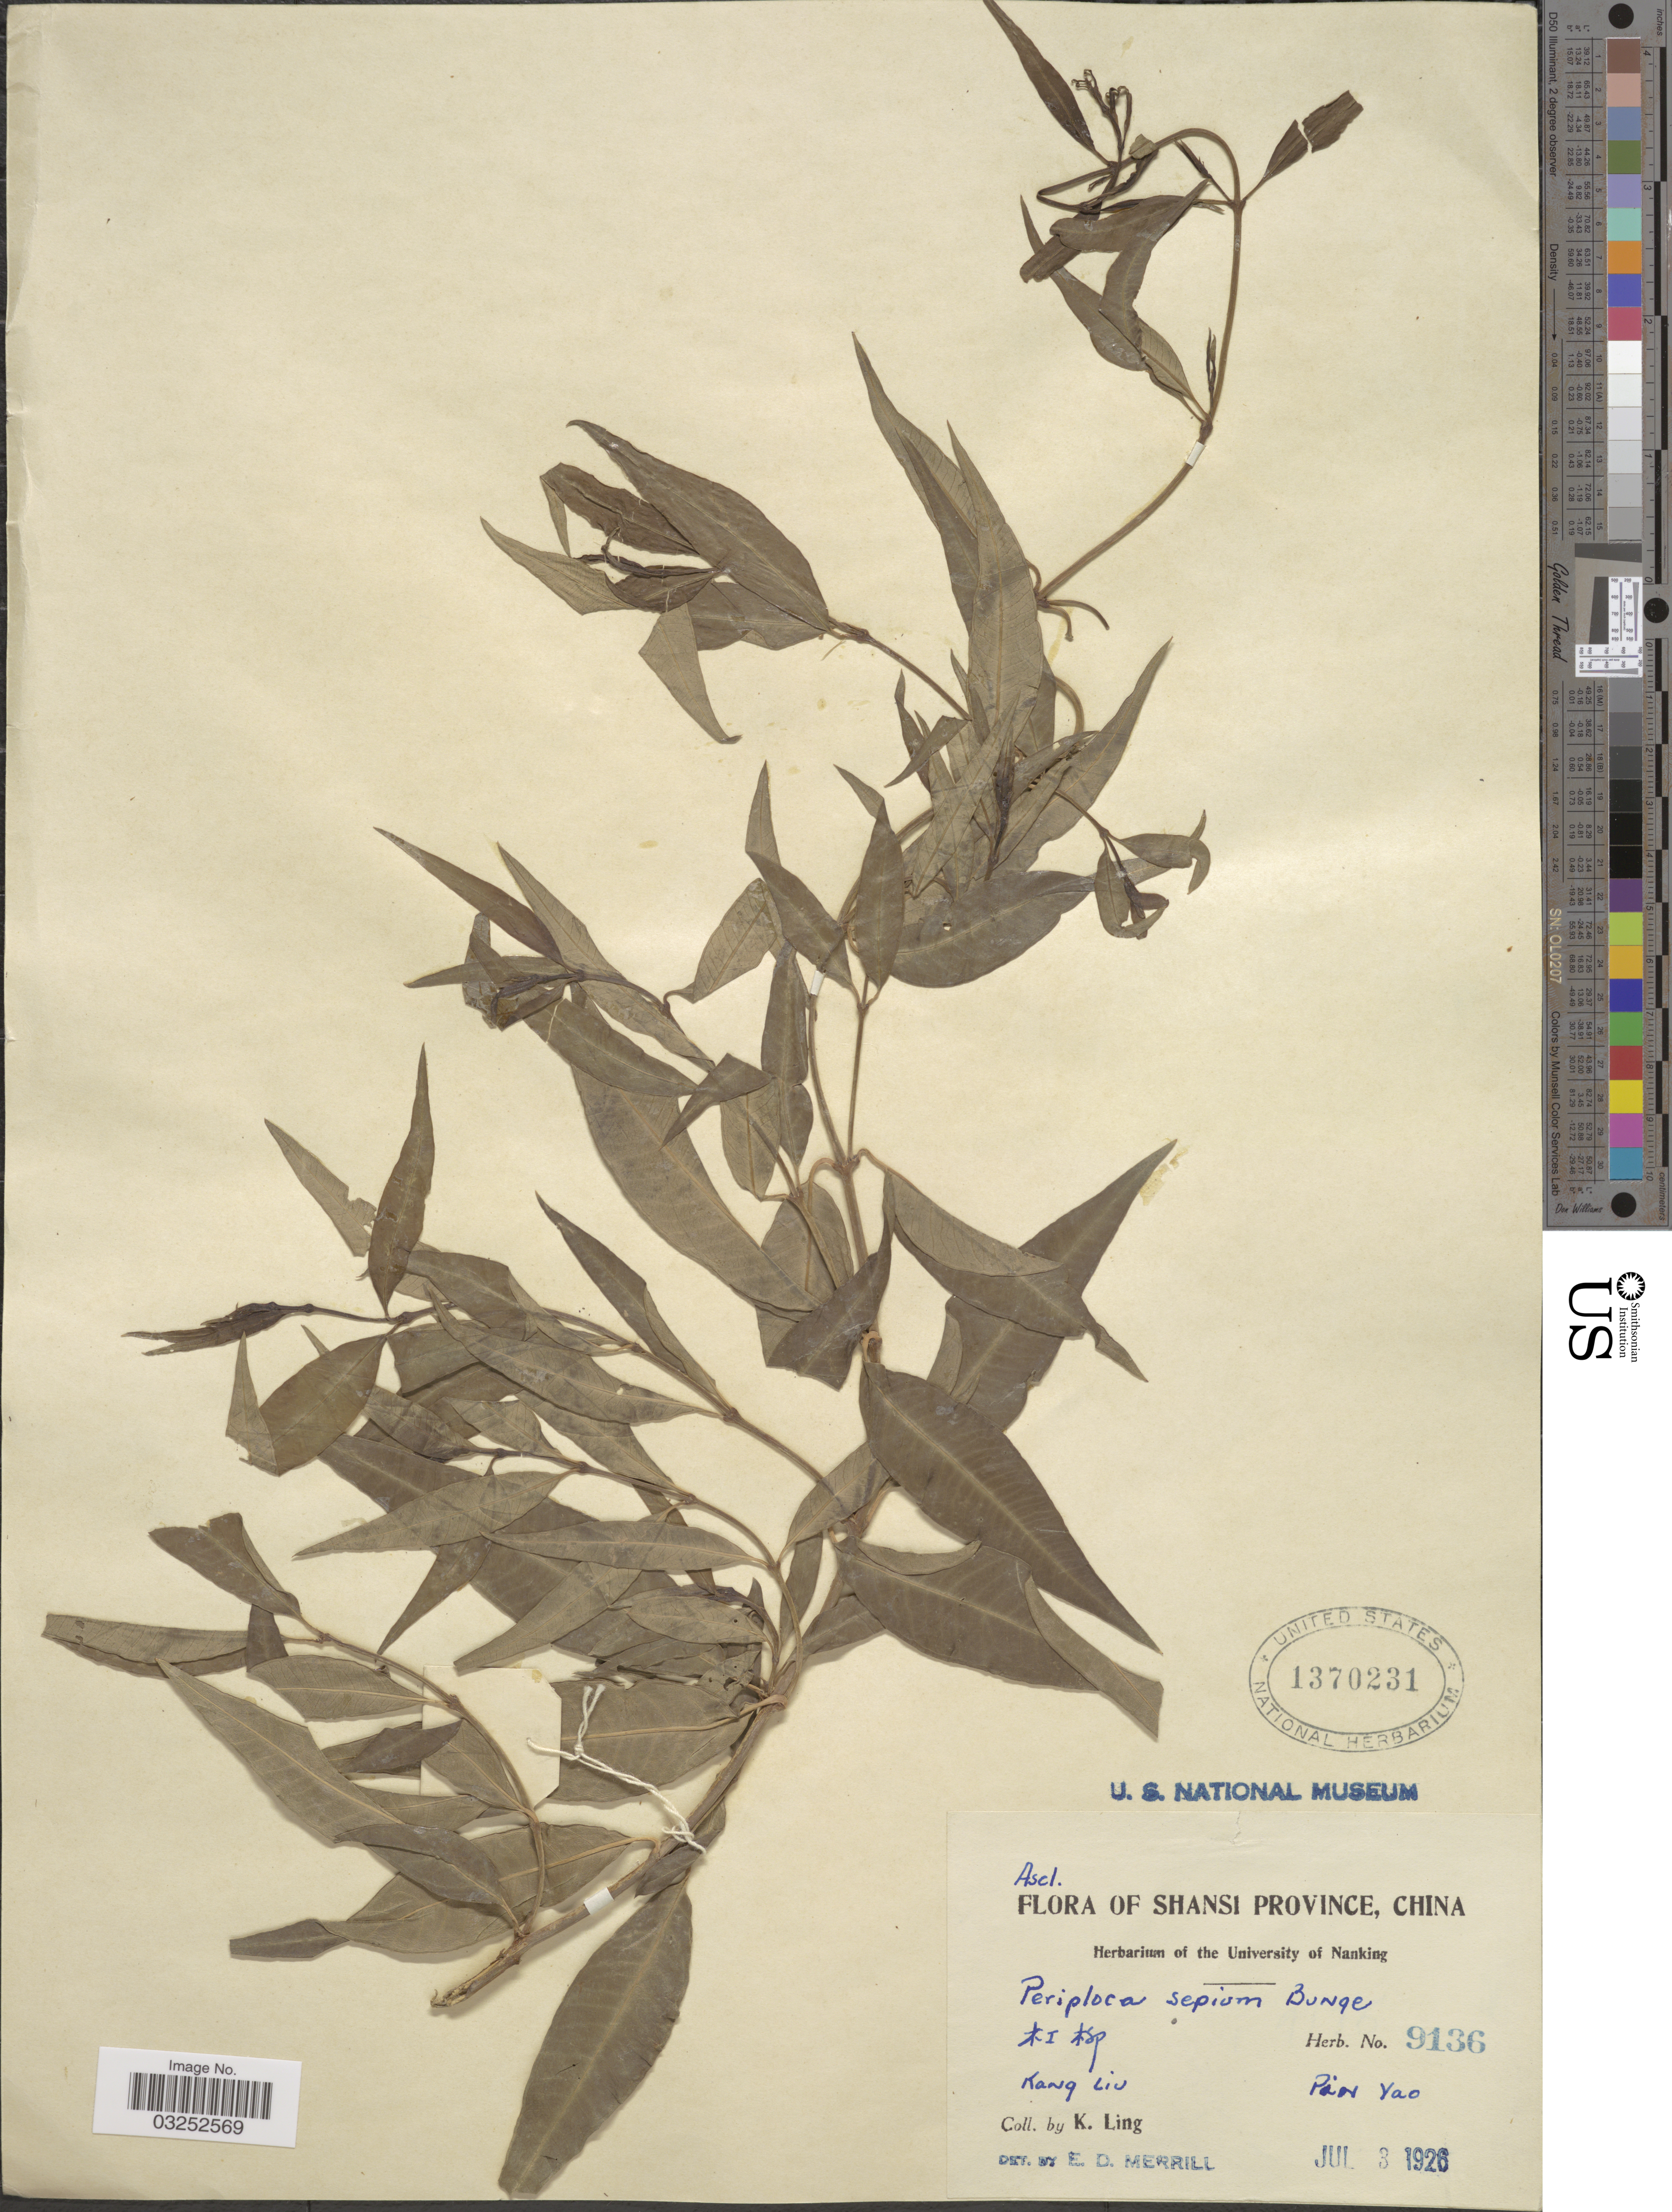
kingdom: Plantae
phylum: Tracheophyta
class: Magnoliopsida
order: Gentianales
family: Apocynaceae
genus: Periploca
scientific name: Periploca sepium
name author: Bunge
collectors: K. Ling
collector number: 9136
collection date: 1926-07-03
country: China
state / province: Shanxi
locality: Shansi Province. Kang Liu, Pin [interpreted] Yao.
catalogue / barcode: US 1370231